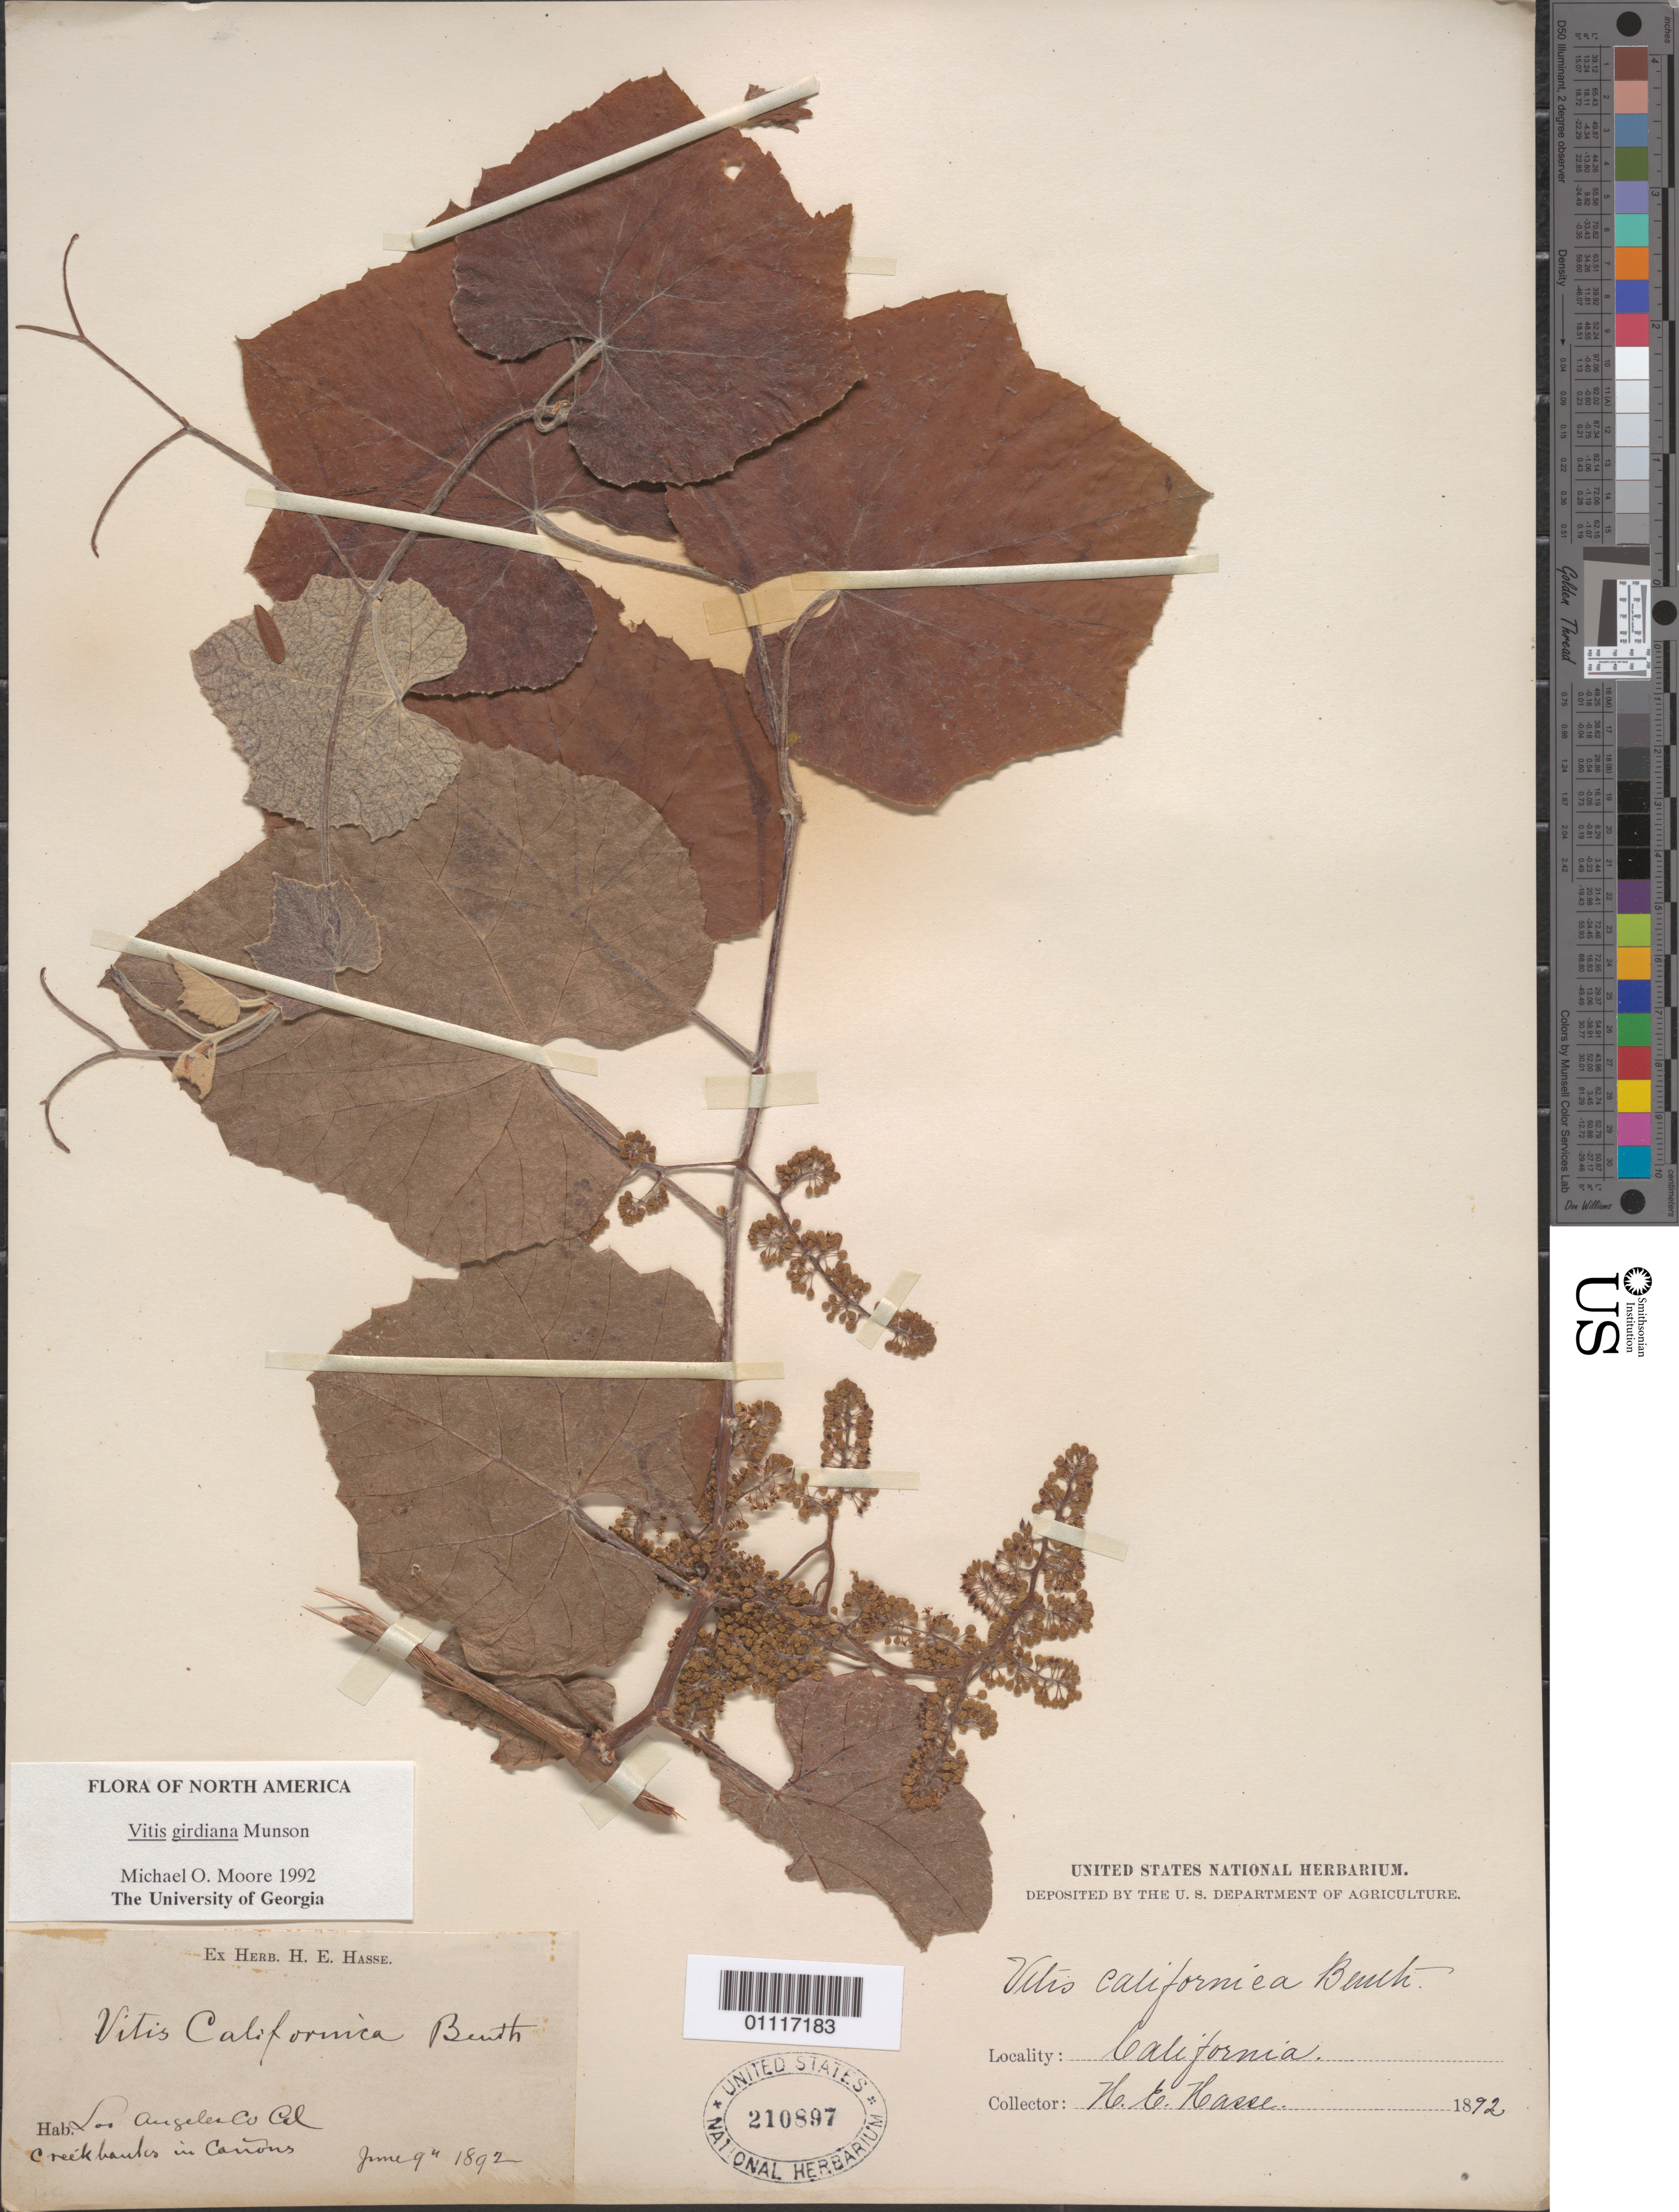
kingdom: Plantae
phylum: Tracheophyta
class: Magnoliopsida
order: Vitales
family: Vitaceae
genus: Vitis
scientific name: Vitis girdiana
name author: Munson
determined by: Moore, M. O.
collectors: H. E. Hasse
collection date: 1892-06-09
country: United States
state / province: California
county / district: Los Angeles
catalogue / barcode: US 210897